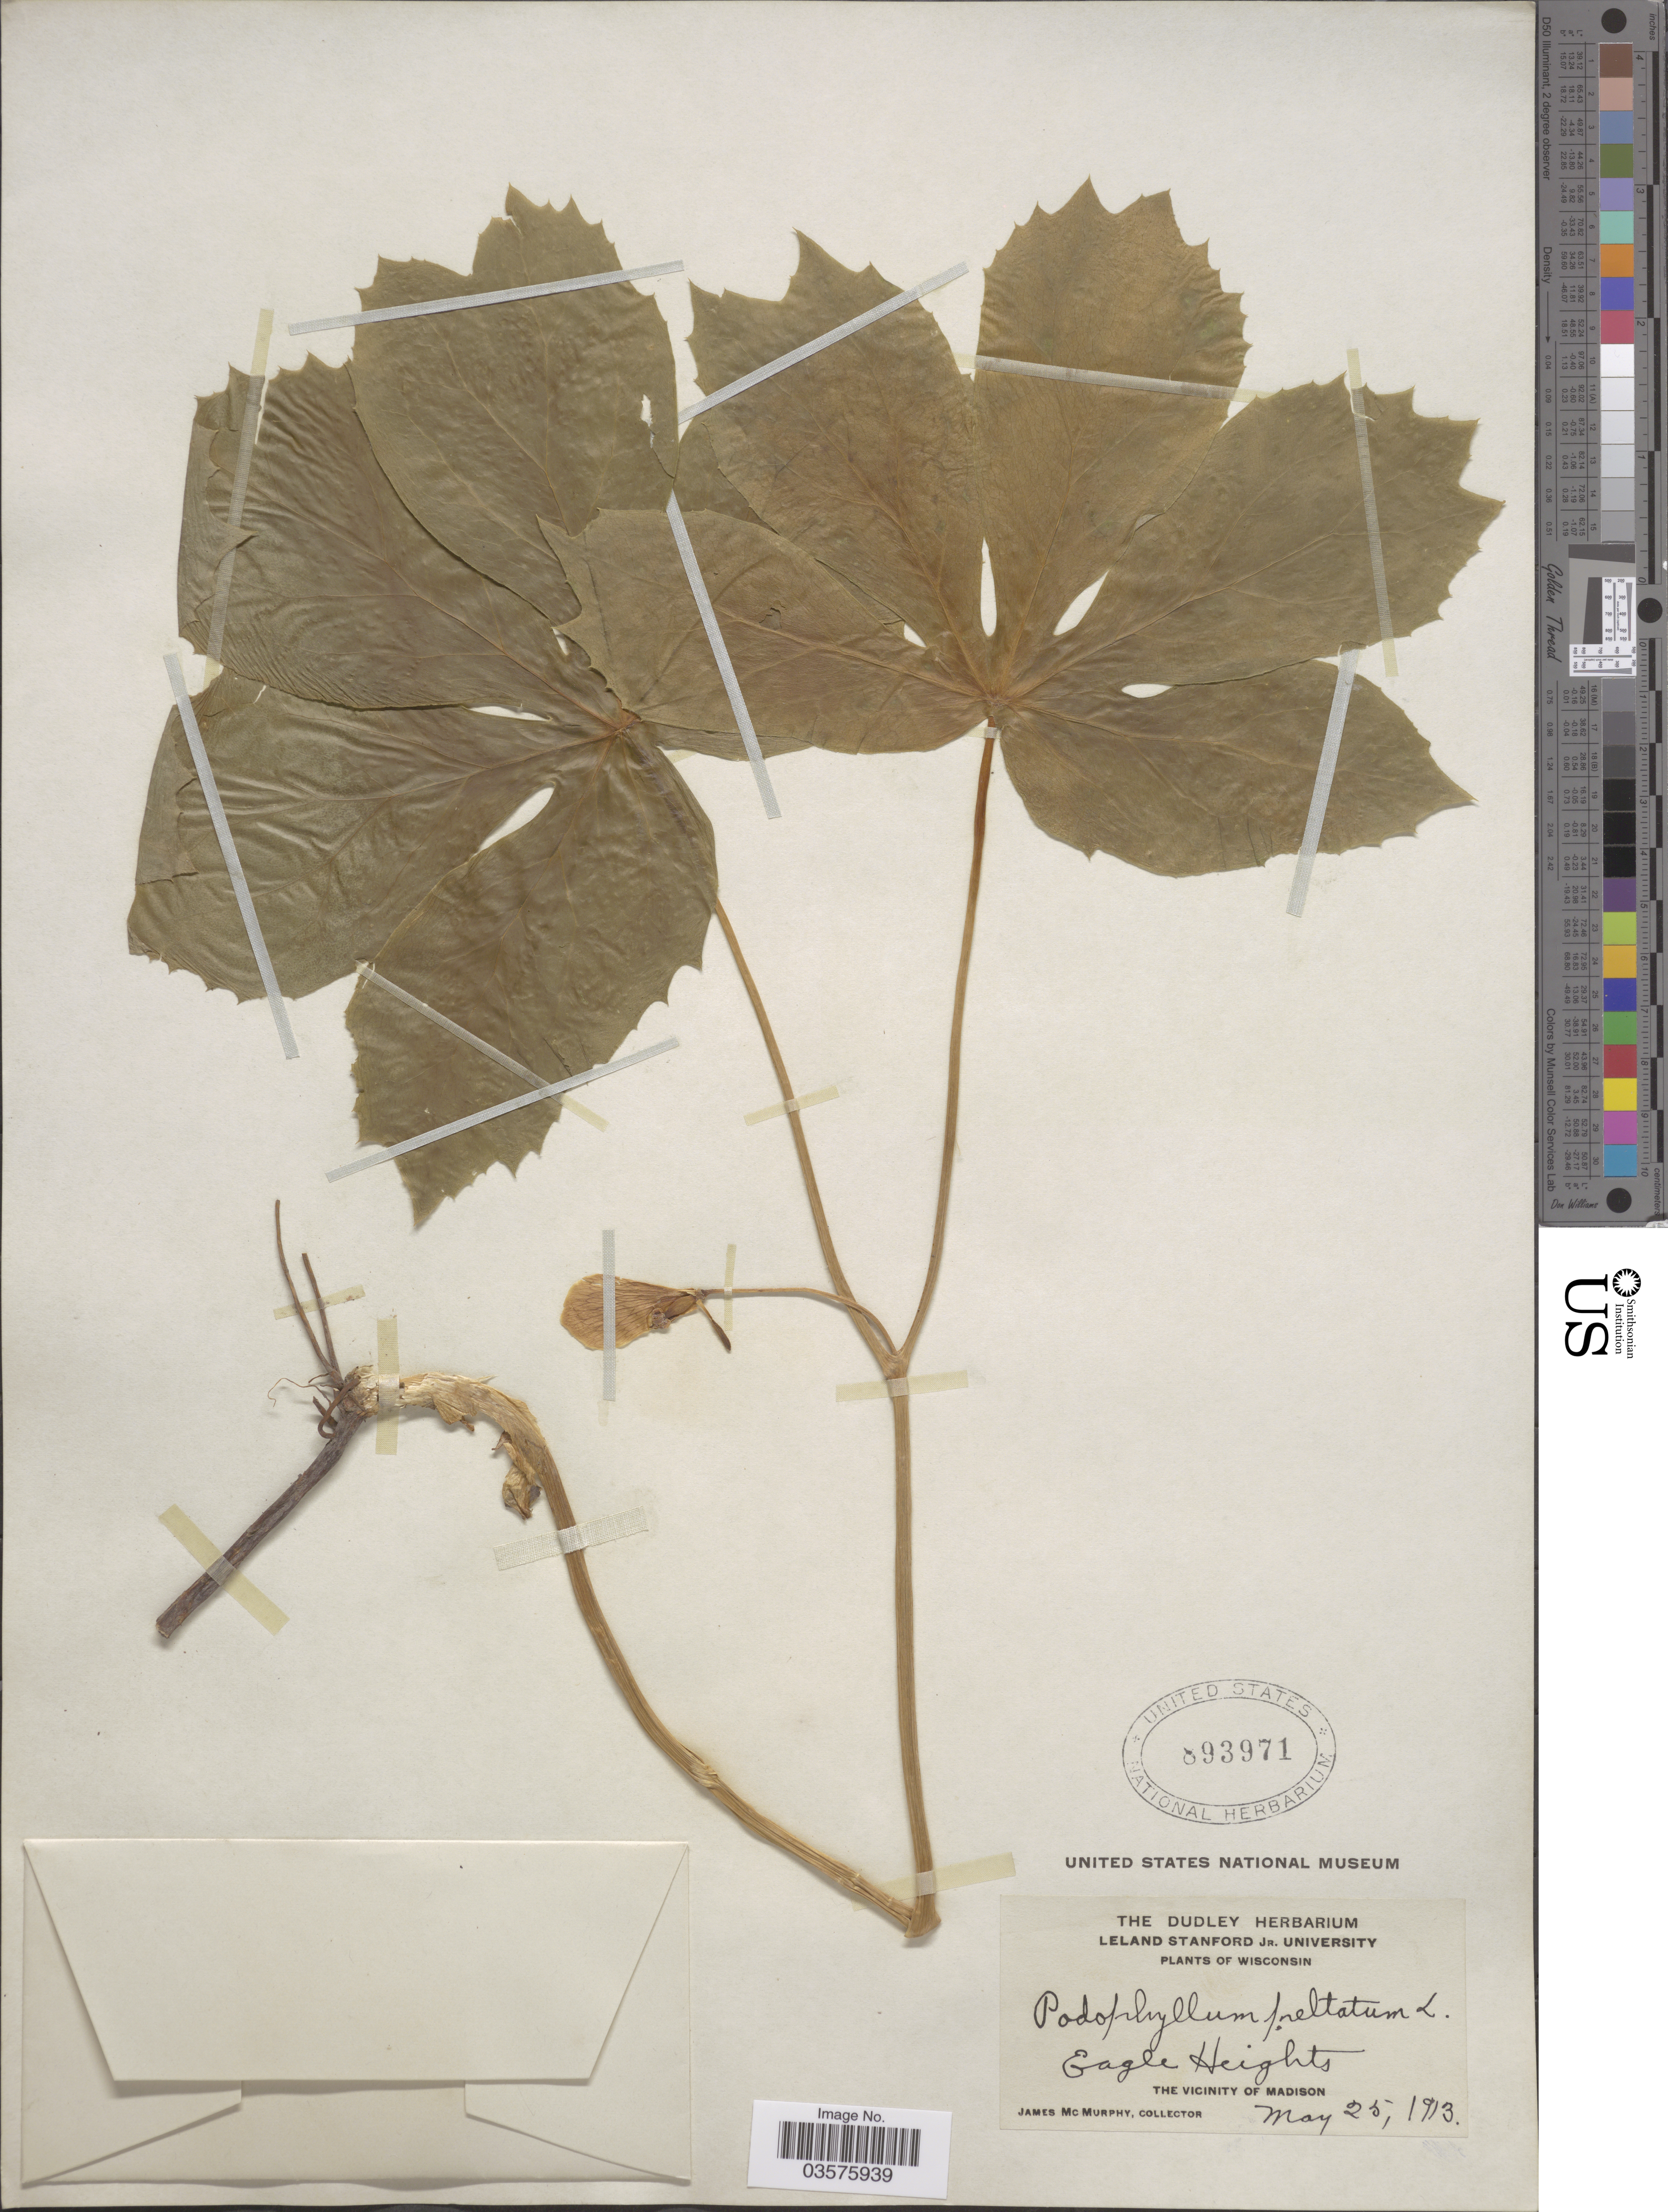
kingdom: Plantae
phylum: Tracheophyta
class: Magnoliopsida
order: Ranunculales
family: Berberidaceae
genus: Podophyllum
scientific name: Podophyllum peltatum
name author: L.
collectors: J. McMurphy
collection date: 1913-05-25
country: United States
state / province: Wisconsin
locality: Eagle Heights. The vicinity of Madison.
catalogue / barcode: US 893971